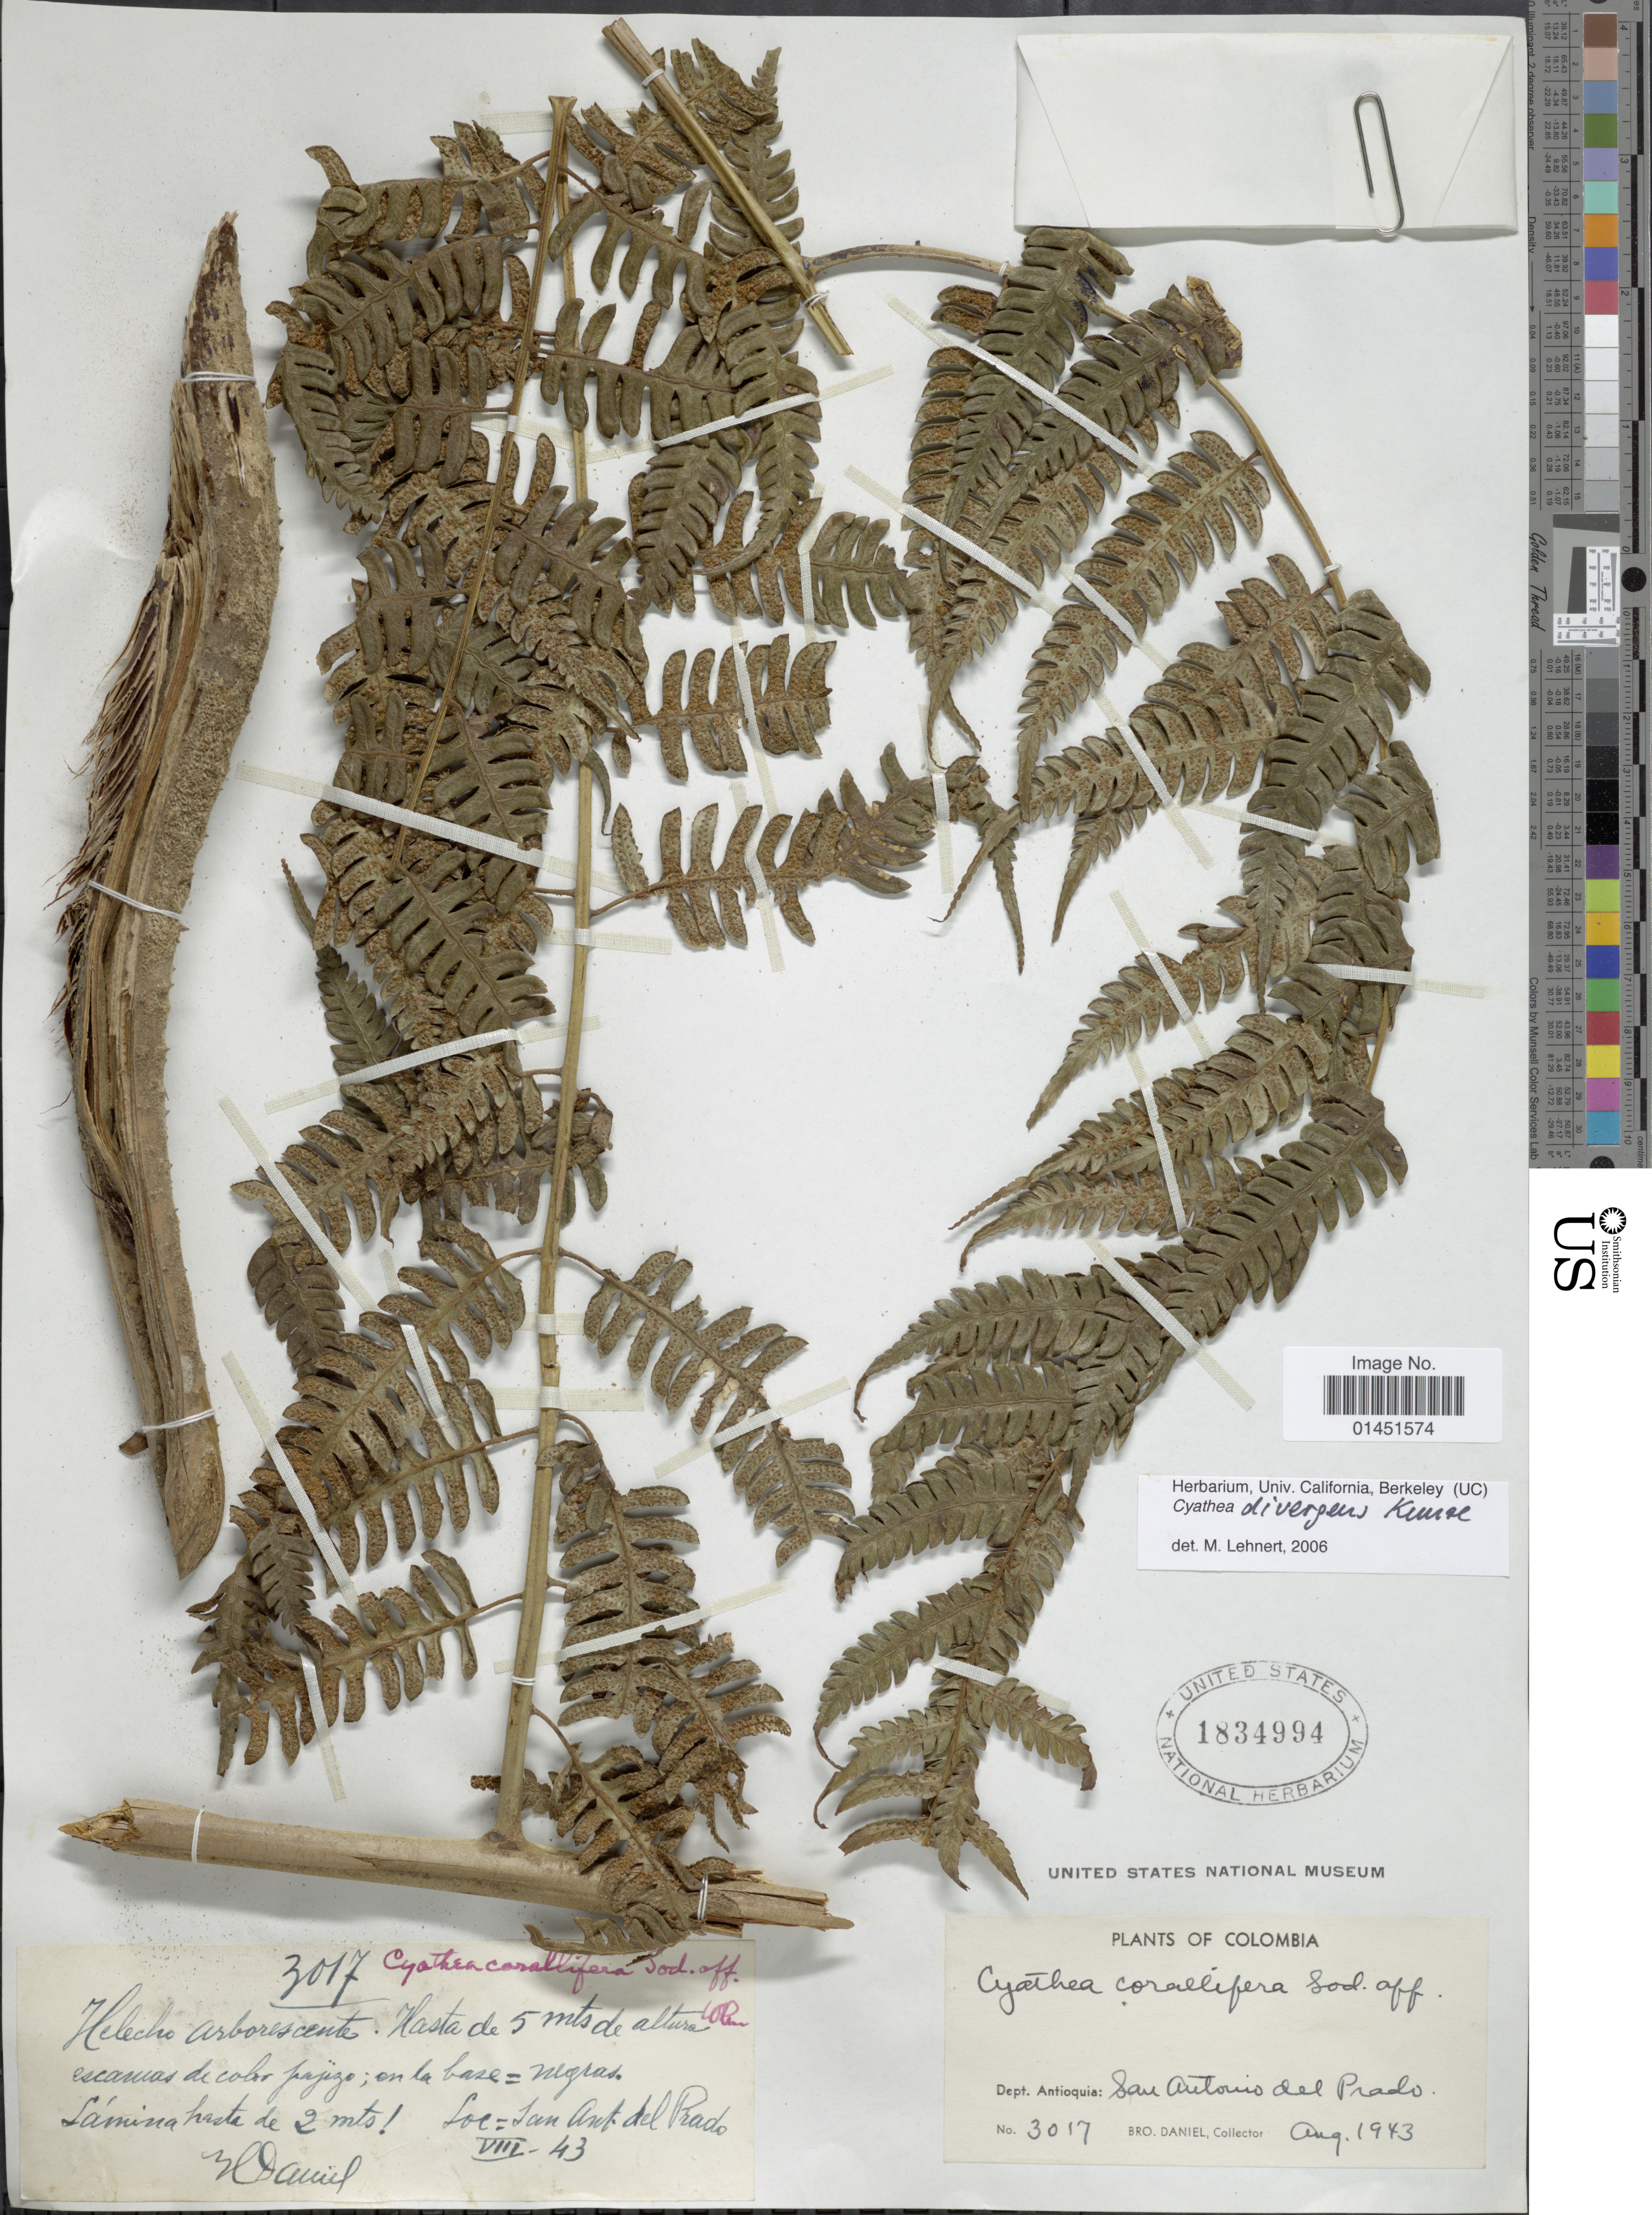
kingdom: Plantae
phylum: Tracheophyta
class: Polypodiopsida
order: Cyatheales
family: Cyatheaceae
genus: Cyathea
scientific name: Cyathea divergens var. divergens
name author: Kunze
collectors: Bro. Daniel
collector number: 3017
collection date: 1943-08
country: Colombia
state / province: Antioquia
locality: San Antonio del Prado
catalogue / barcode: US 1834994